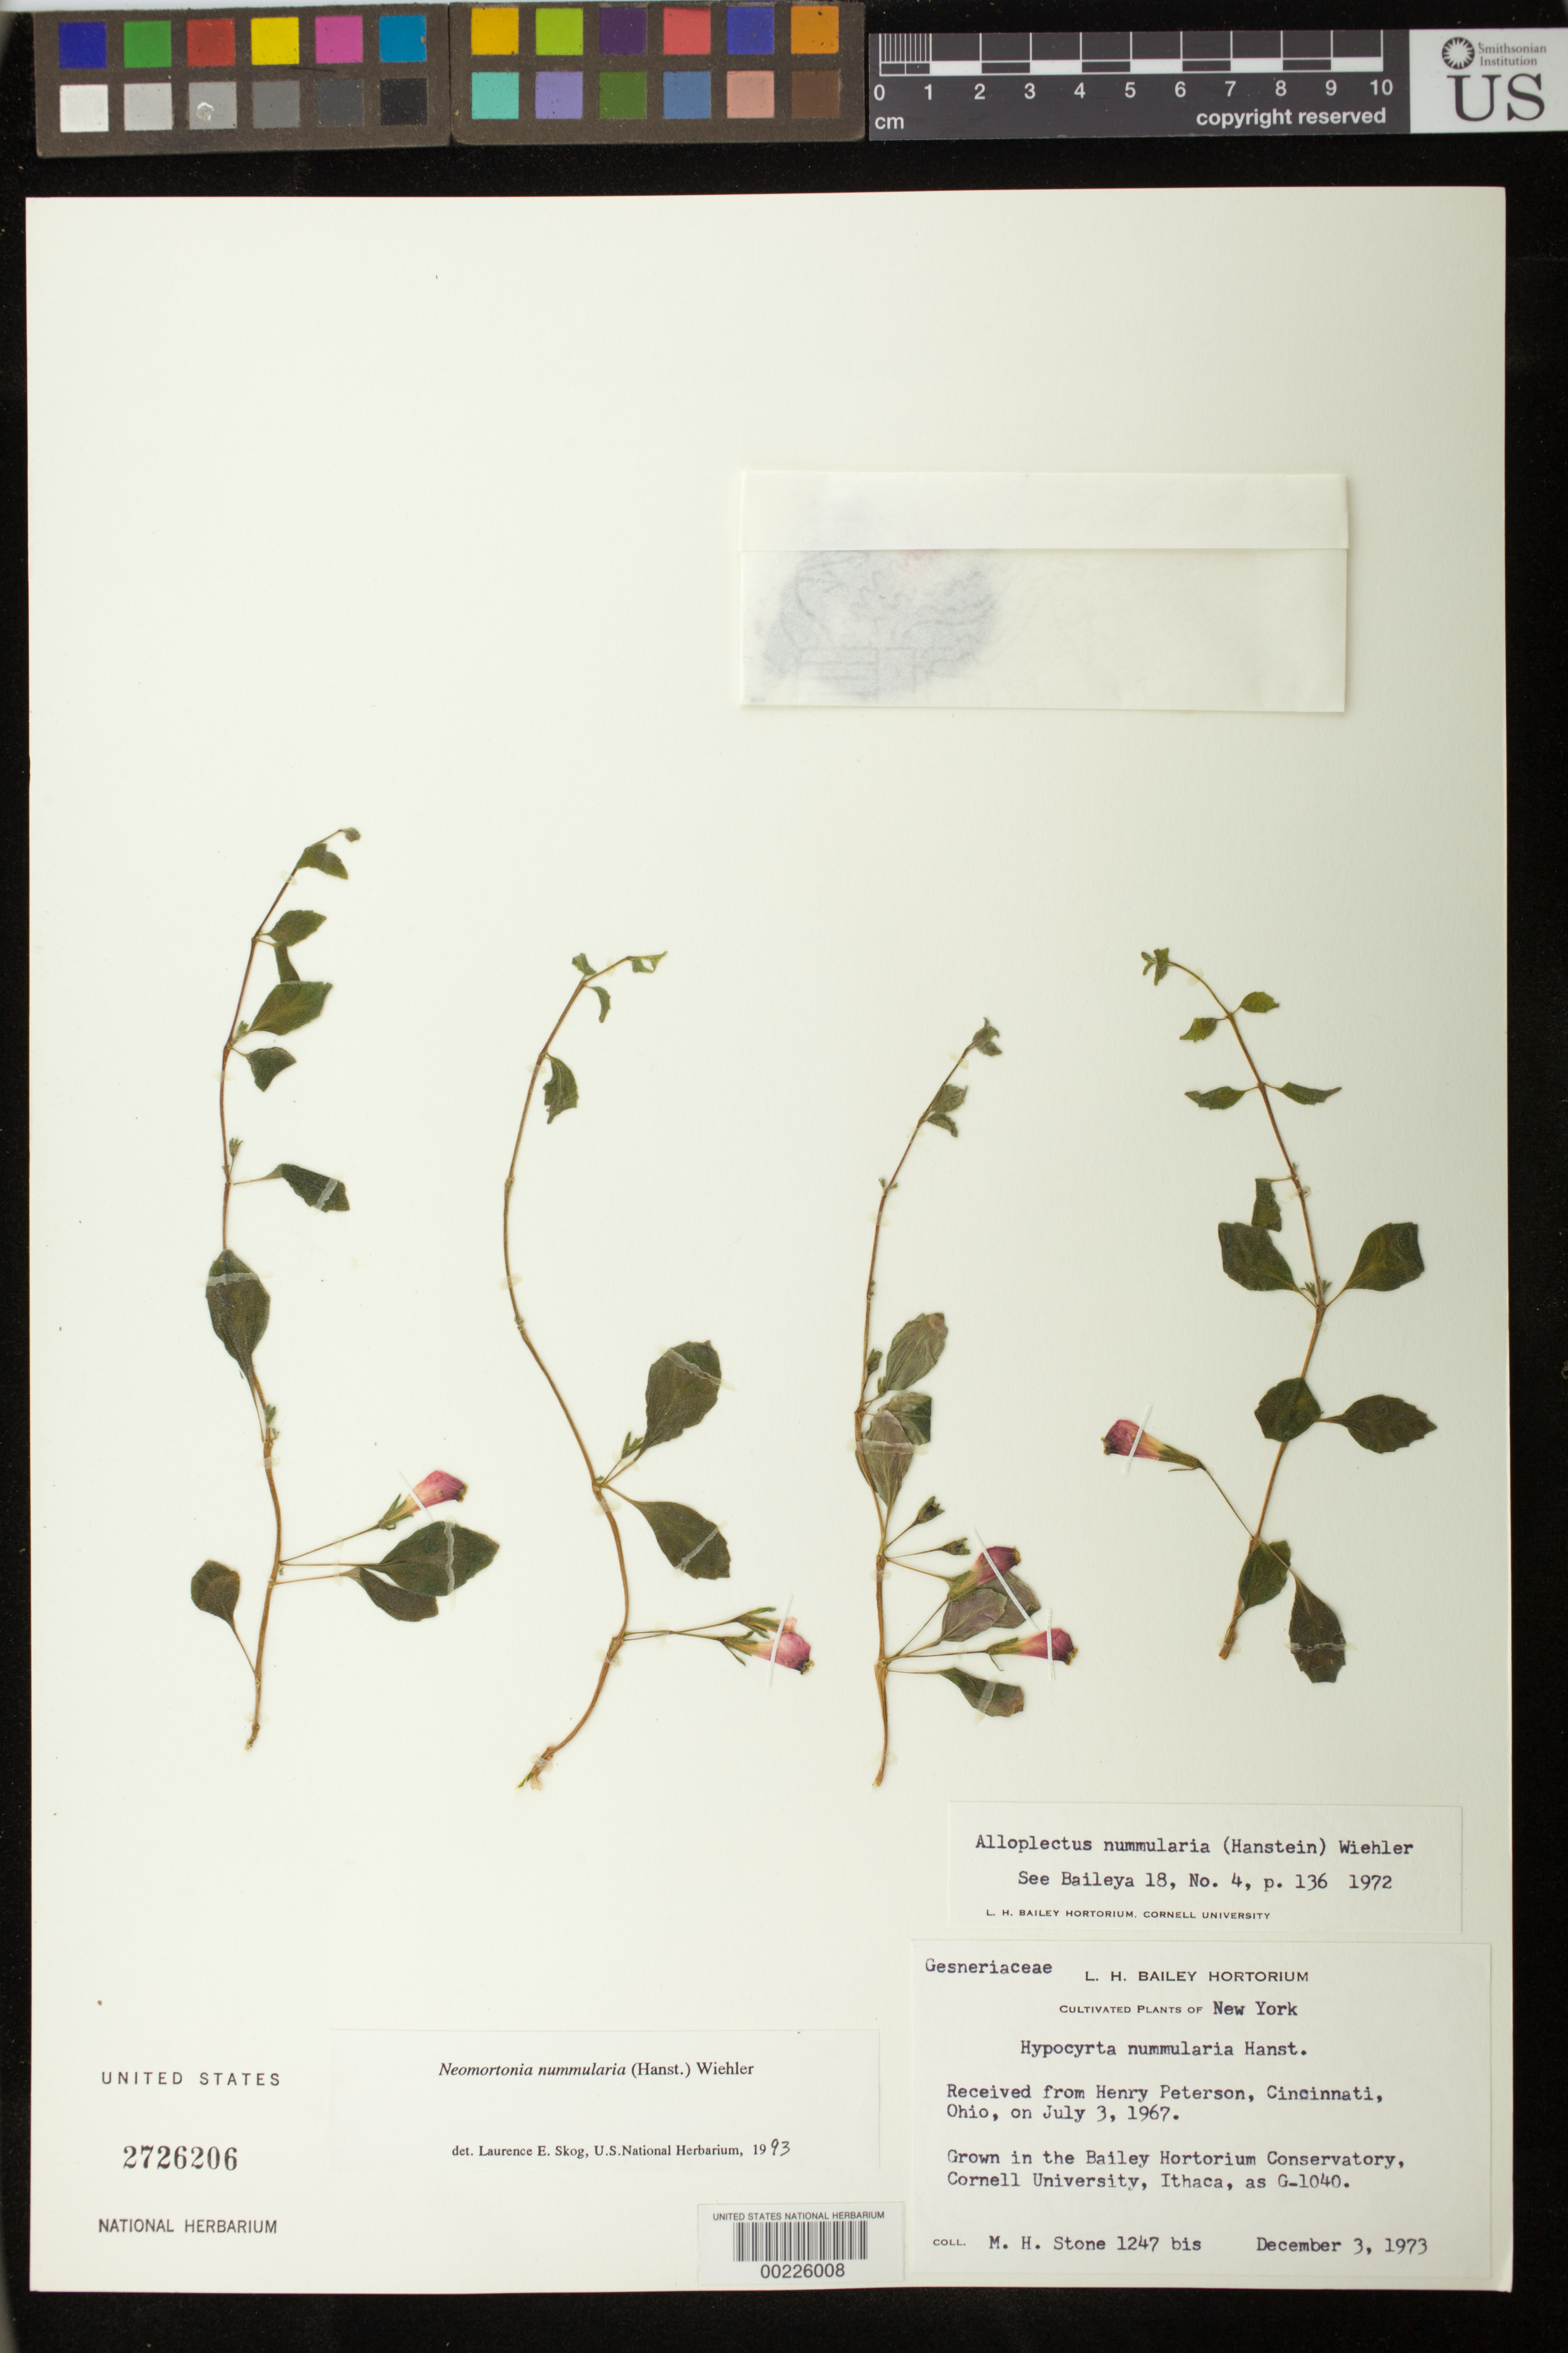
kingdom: Plantae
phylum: Tracheophyta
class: Magnoliopsida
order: Lamiales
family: Gesneriaceae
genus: Pachycaulos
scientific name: Pachycaulos nummularia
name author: (Hanst.) J.L. Clark & J.F. Sm.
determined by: Skog, Laurence E.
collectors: M. Stone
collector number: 1247 bis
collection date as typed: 03 Dec 1973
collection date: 1973-12-03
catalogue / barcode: US 2726206